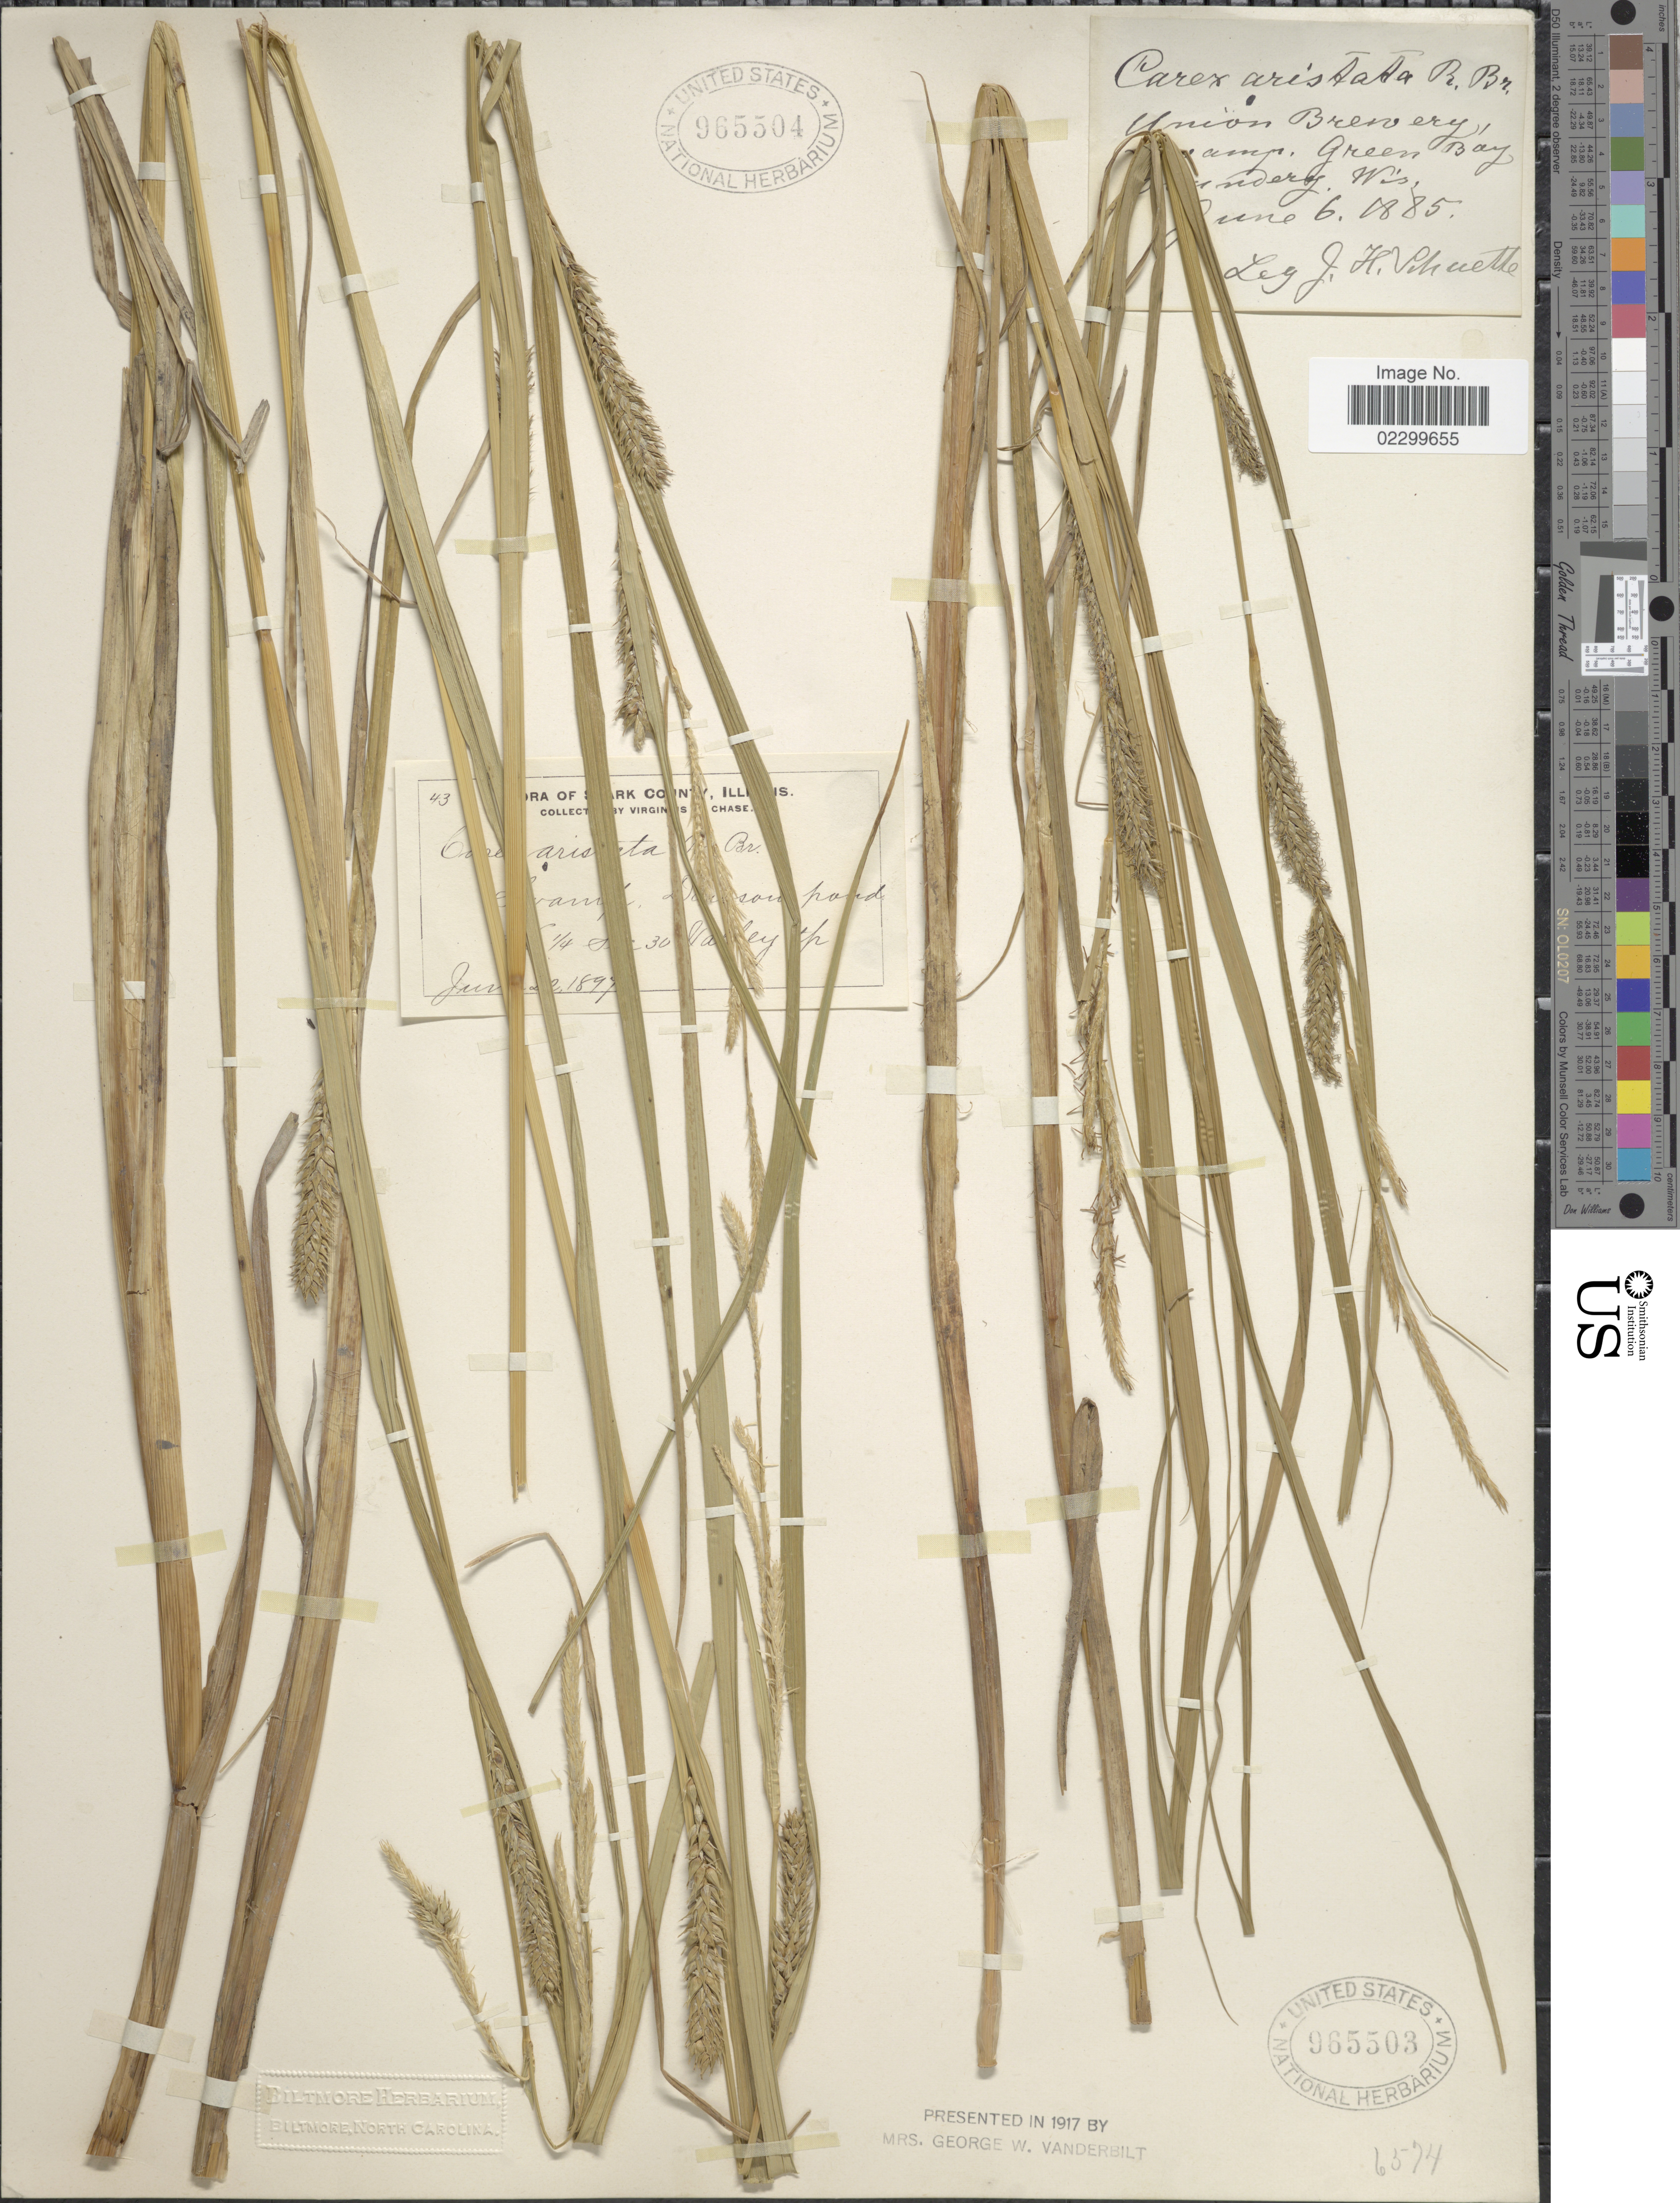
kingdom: Plantae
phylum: Tracheophyta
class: Liliopsida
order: Poales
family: Cyperaceae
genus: Carex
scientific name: Carex atherodes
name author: Spreng.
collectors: V. H. Chase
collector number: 43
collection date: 1897-06-22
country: United States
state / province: Illinois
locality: Clark County, [illegible text]amp, Dawson pond, [illegible text] 1/4 Sec30 Valley tp.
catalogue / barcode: US 965503